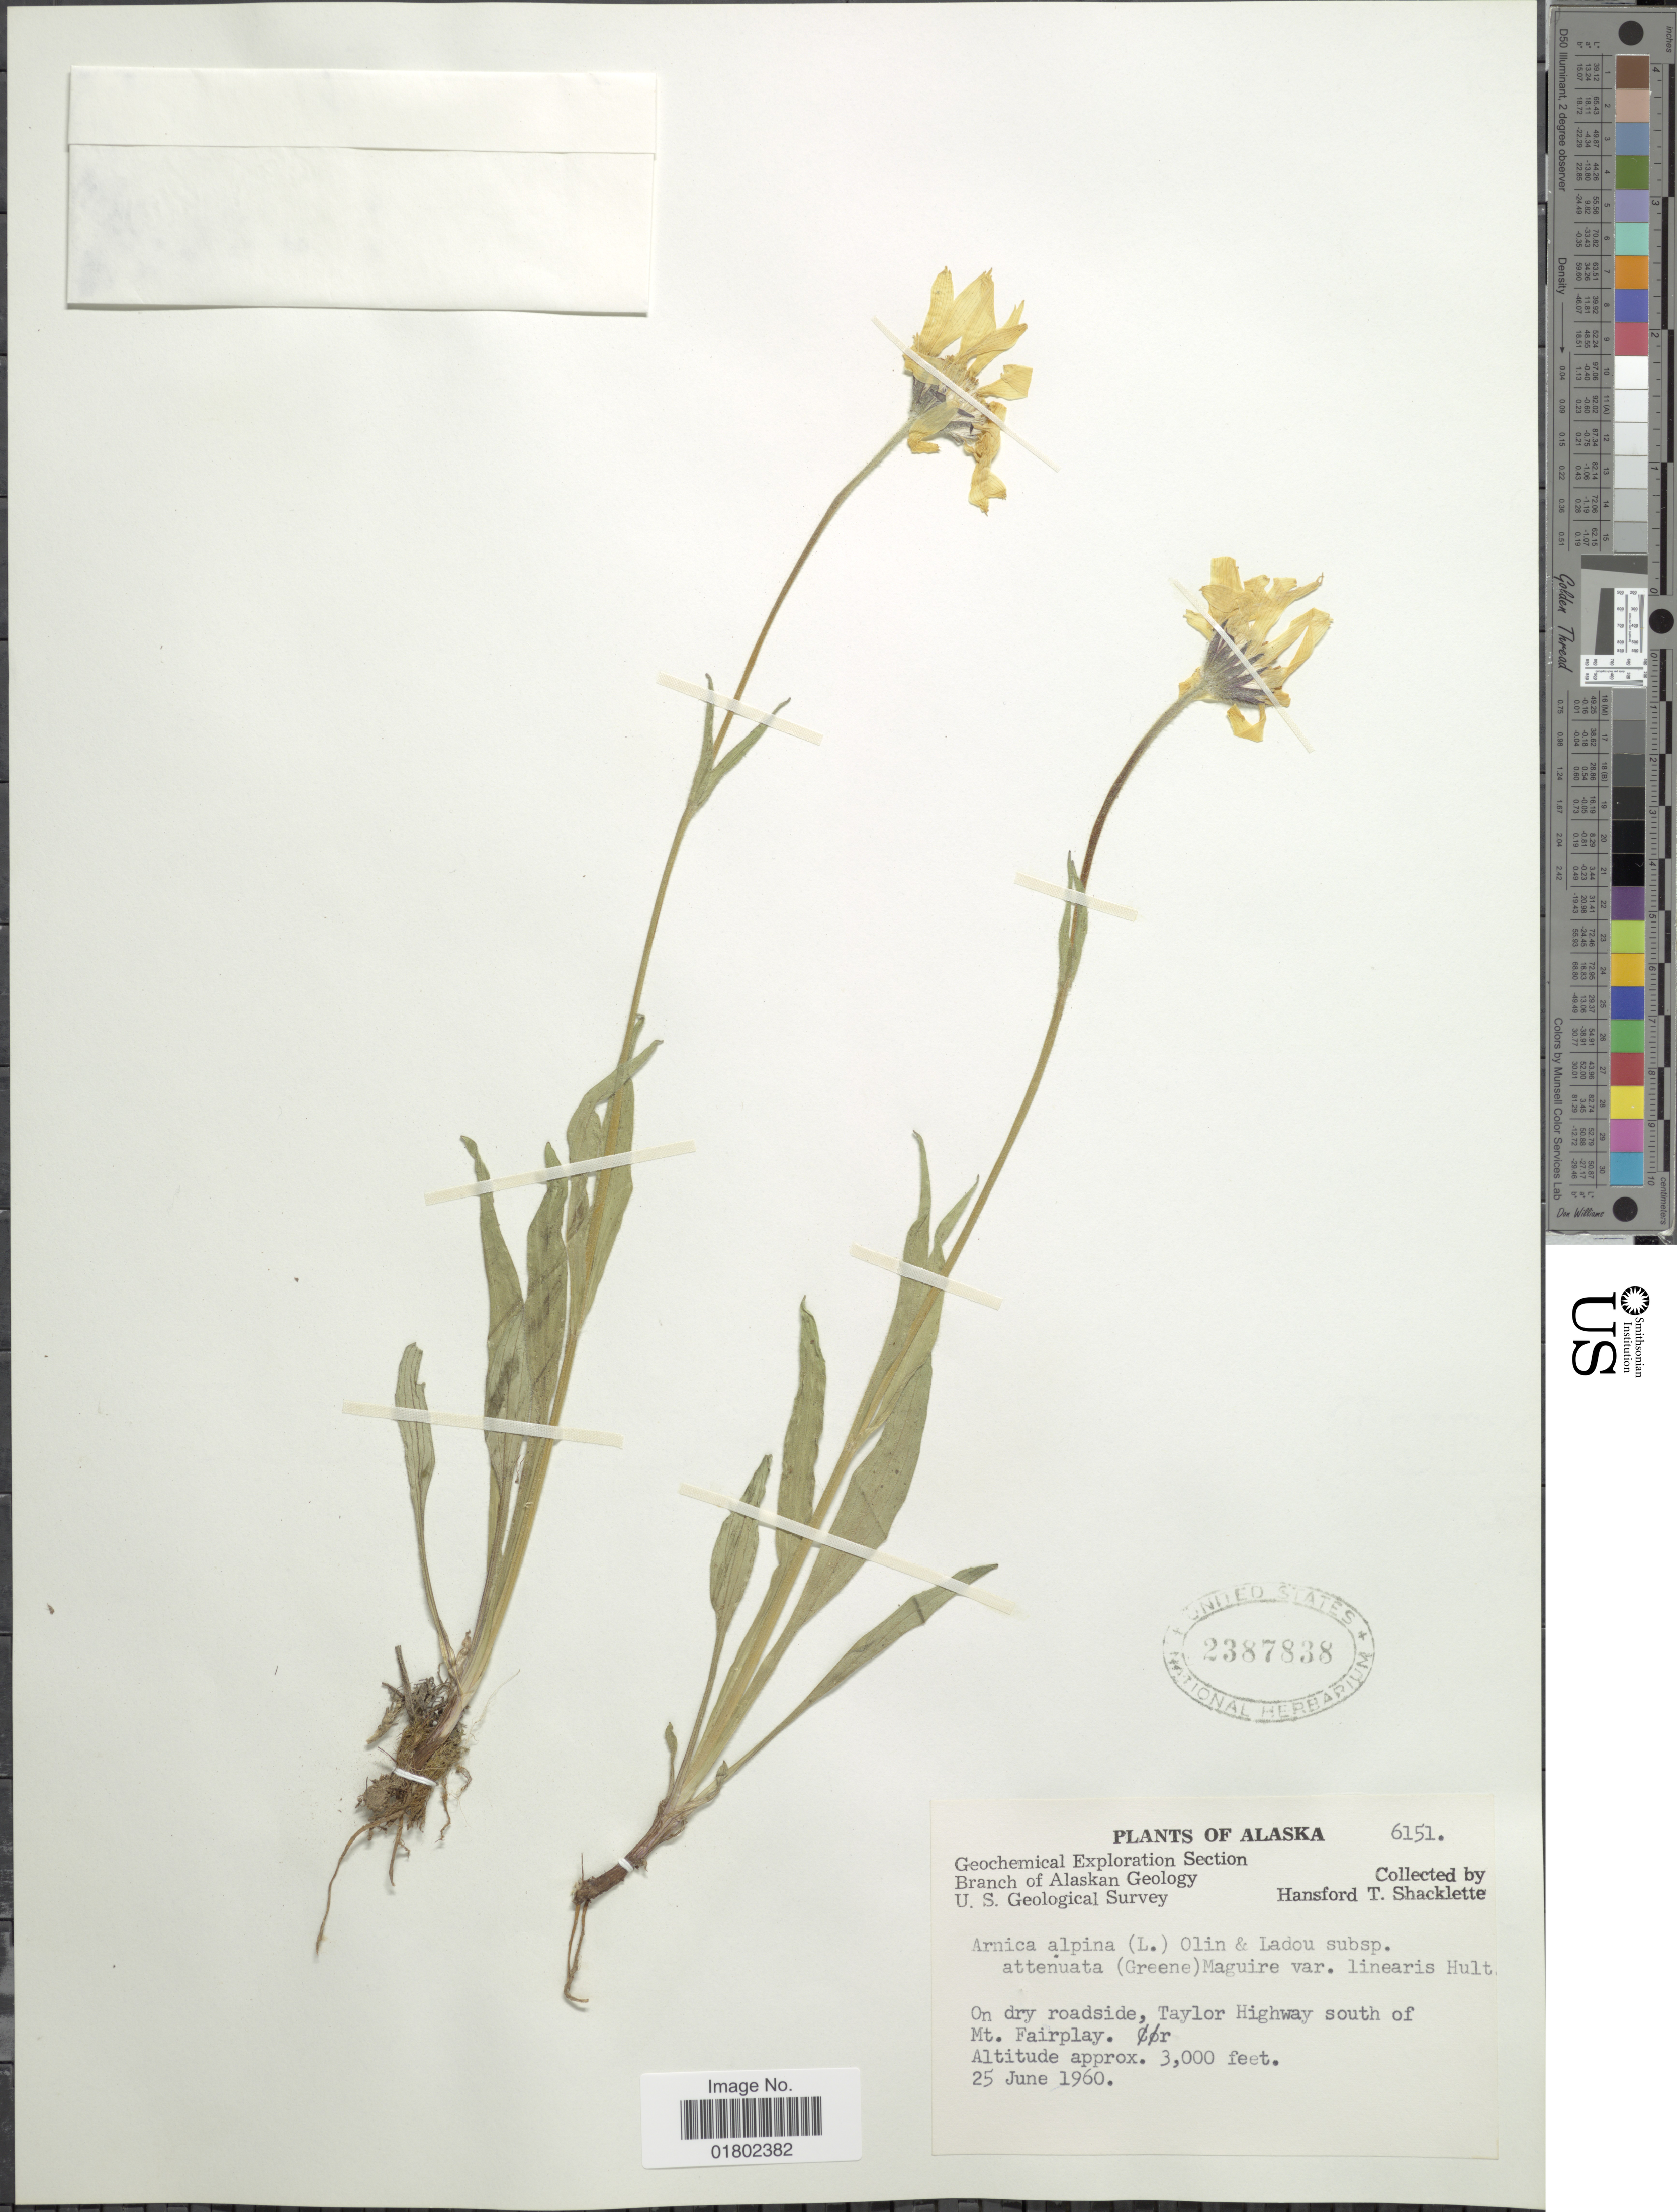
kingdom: Plantae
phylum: Tracheophyta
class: Magnoliopsida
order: Asterales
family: Asteraceae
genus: Arnica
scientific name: Arnica alpina var. angustifolia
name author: (Vahl) Maguire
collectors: H. Shacklette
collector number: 6161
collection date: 1960-06-25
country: United States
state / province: Alaska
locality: Taylor Highway south of Mt. Fairplay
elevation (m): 914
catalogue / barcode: US 2387838